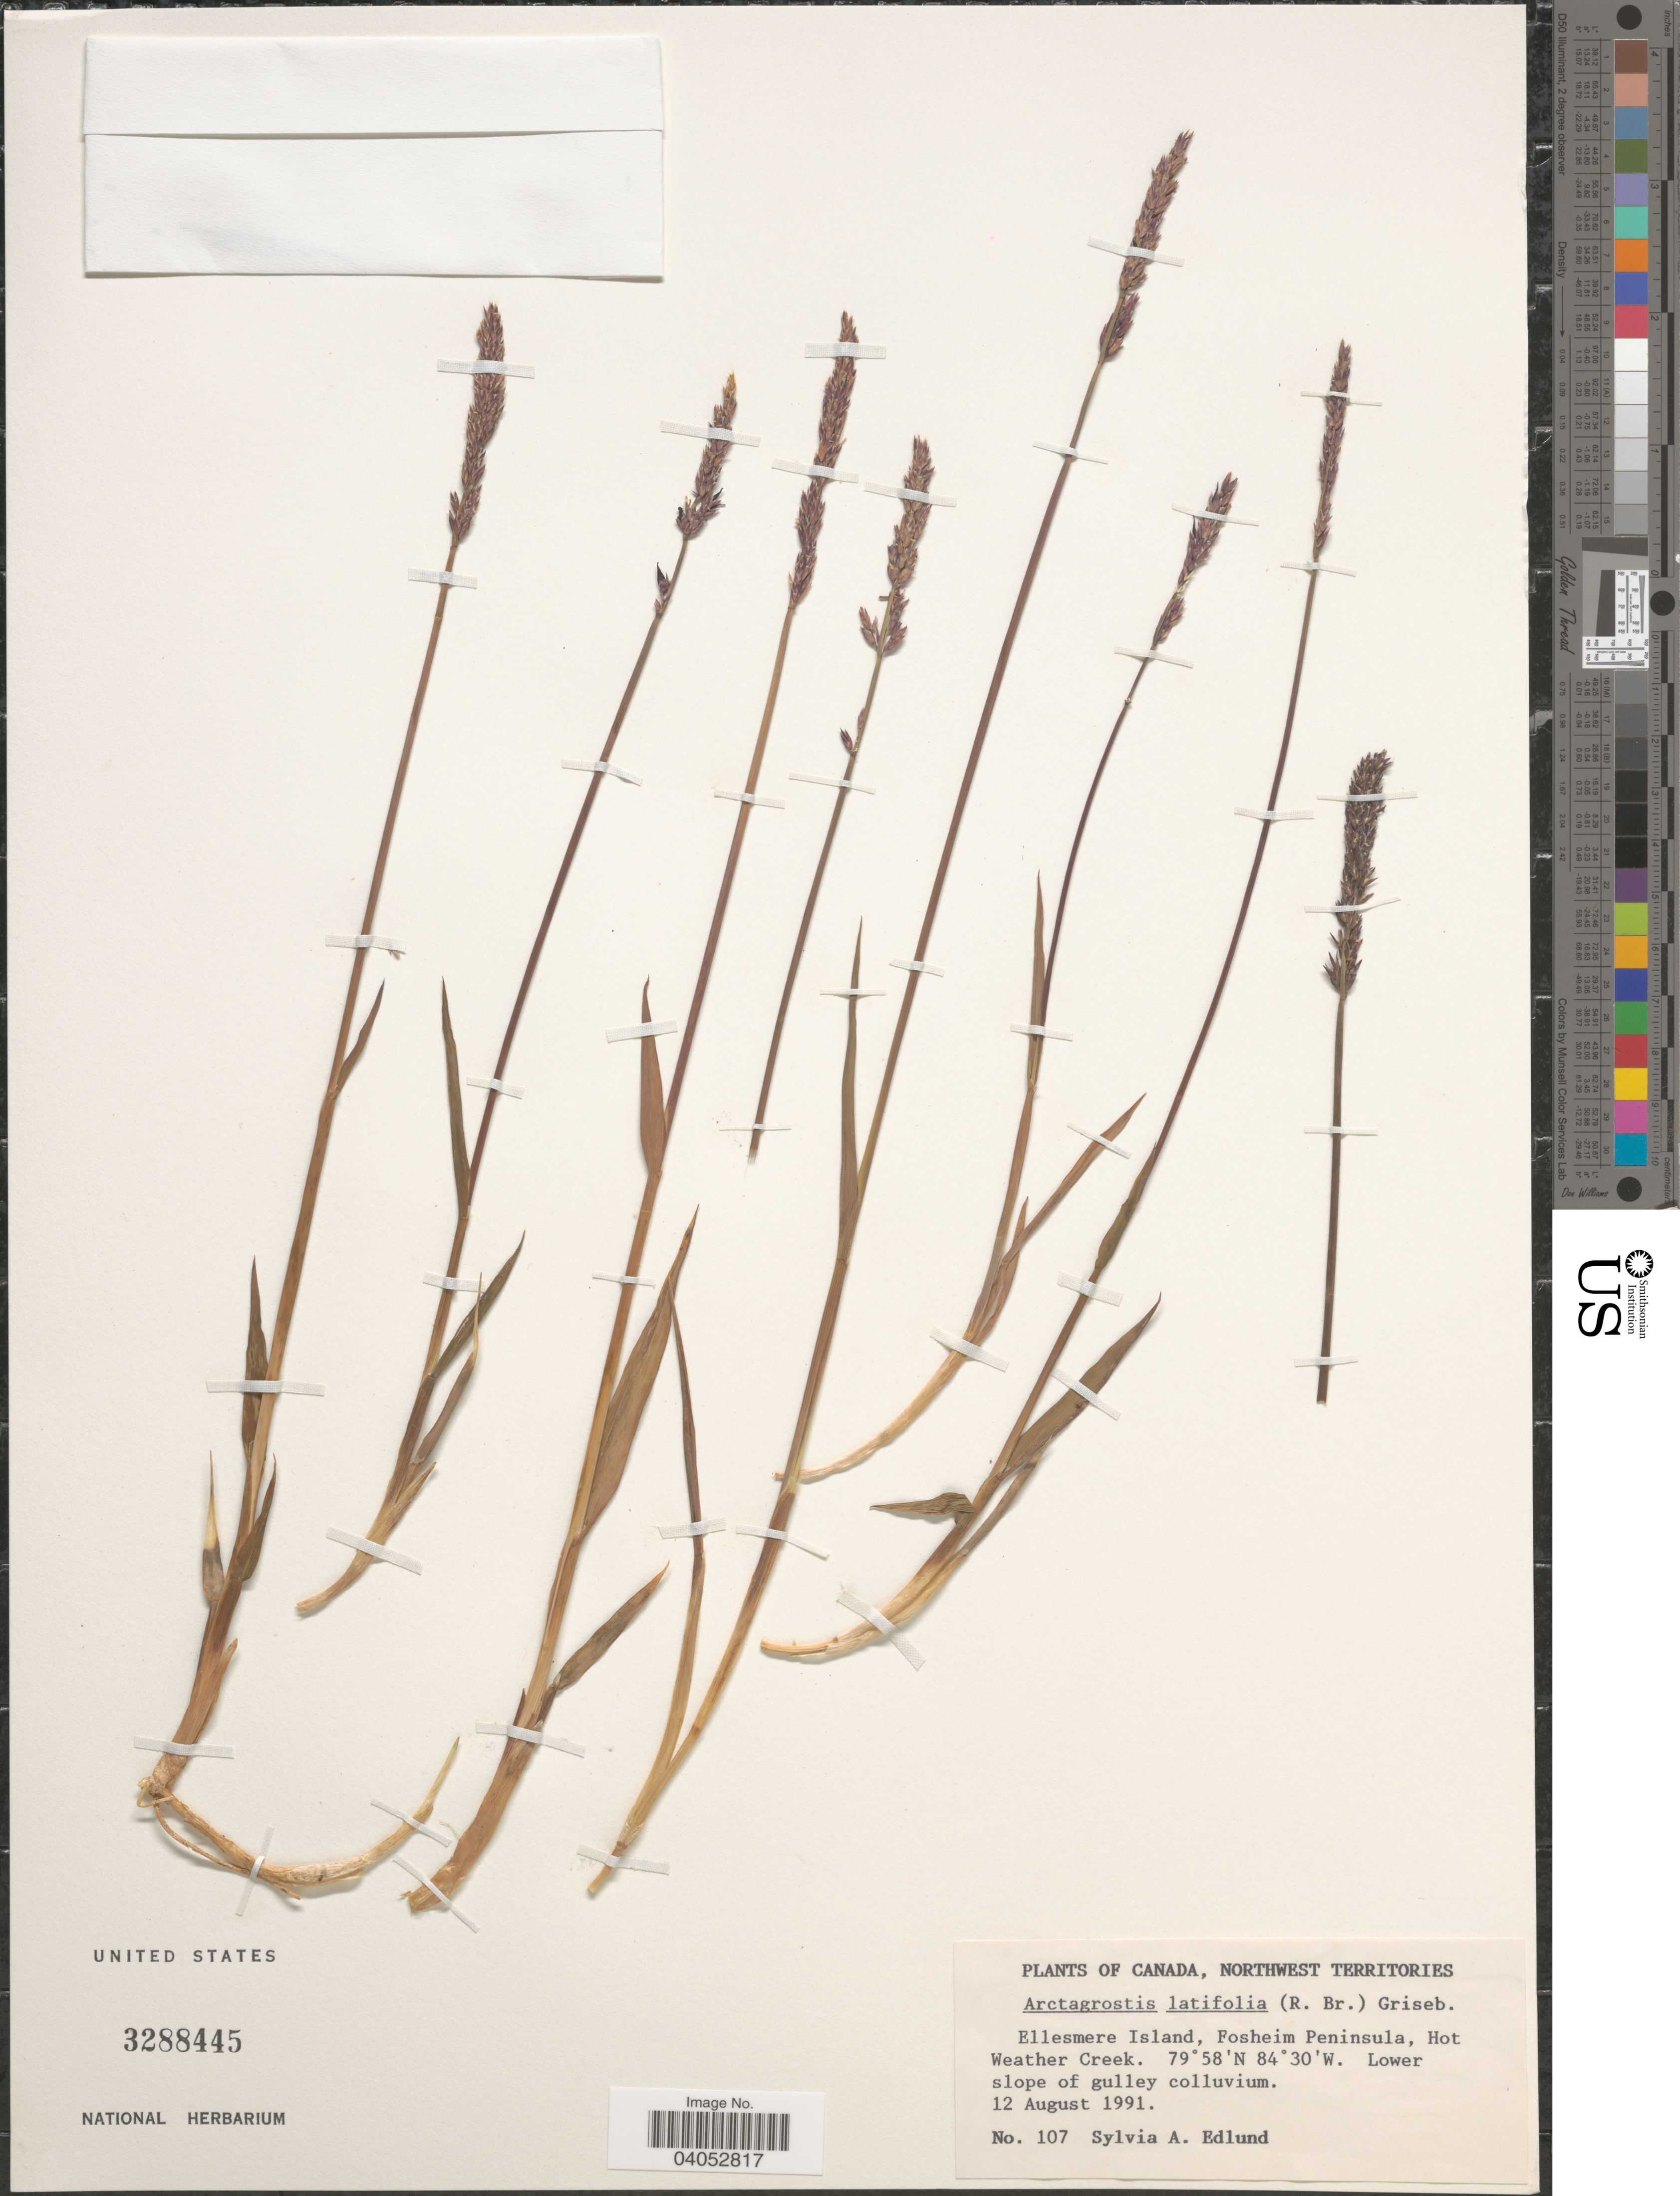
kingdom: Plantae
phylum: Tracheophyta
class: Liliopsida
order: Poales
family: Poaceae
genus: Arctagrostis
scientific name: Arctagrostis latifolia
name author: (R. Br.) Griseb.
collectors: S. Edlund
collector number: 107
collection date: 1991-08-12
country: Canada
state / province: Northwest Territories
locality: Ellesmere Island, Fosheim Peninsula, Hot Weather Creek.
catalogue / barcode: US 3288445